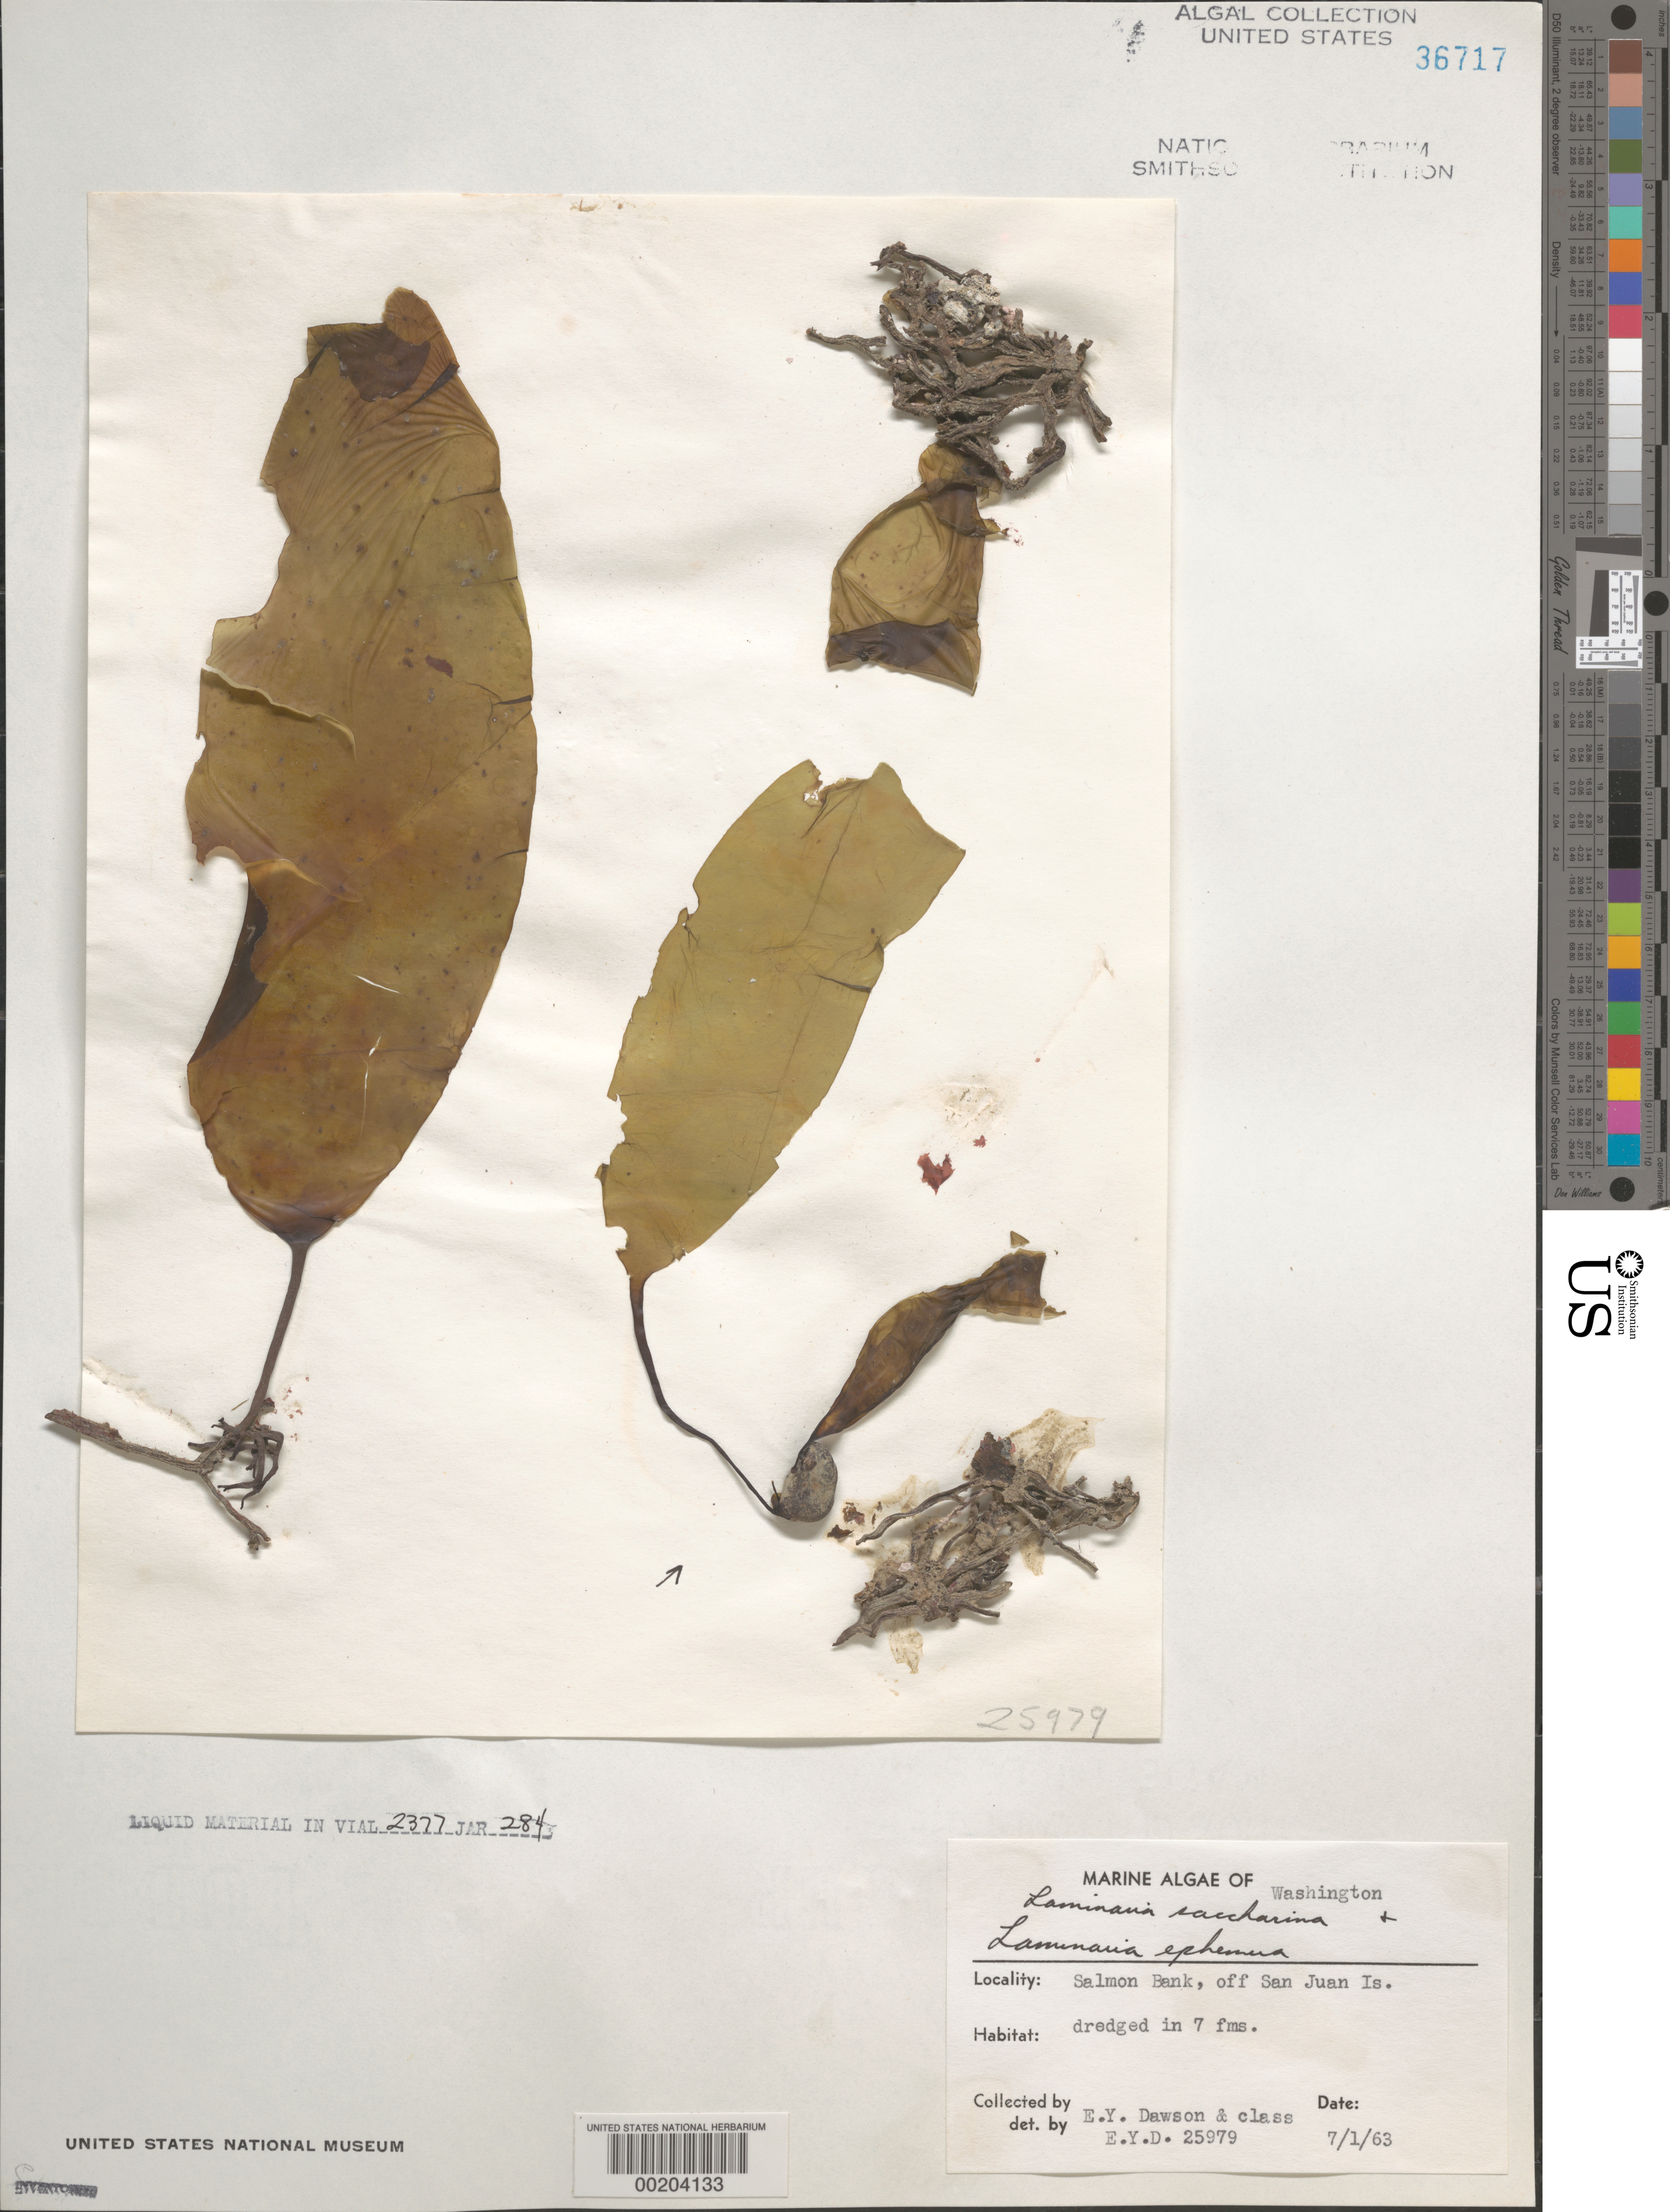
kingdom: Chromista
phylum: Ochrophyta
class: Phaeophyceae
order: Laminariales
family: Laminariaceae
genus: Saccharina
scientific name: Saccharina latissima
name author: C.E. Lane et al.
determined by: Algae name updating Project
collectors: E. Y. Dawson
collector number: EYD 25979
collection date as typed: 01 Jul 1963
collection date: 1963-07-01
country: United States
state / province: Washington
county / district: San Juan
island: San Juan Island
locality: Salmon Bank, off San Juan Island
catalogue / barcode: US 36717